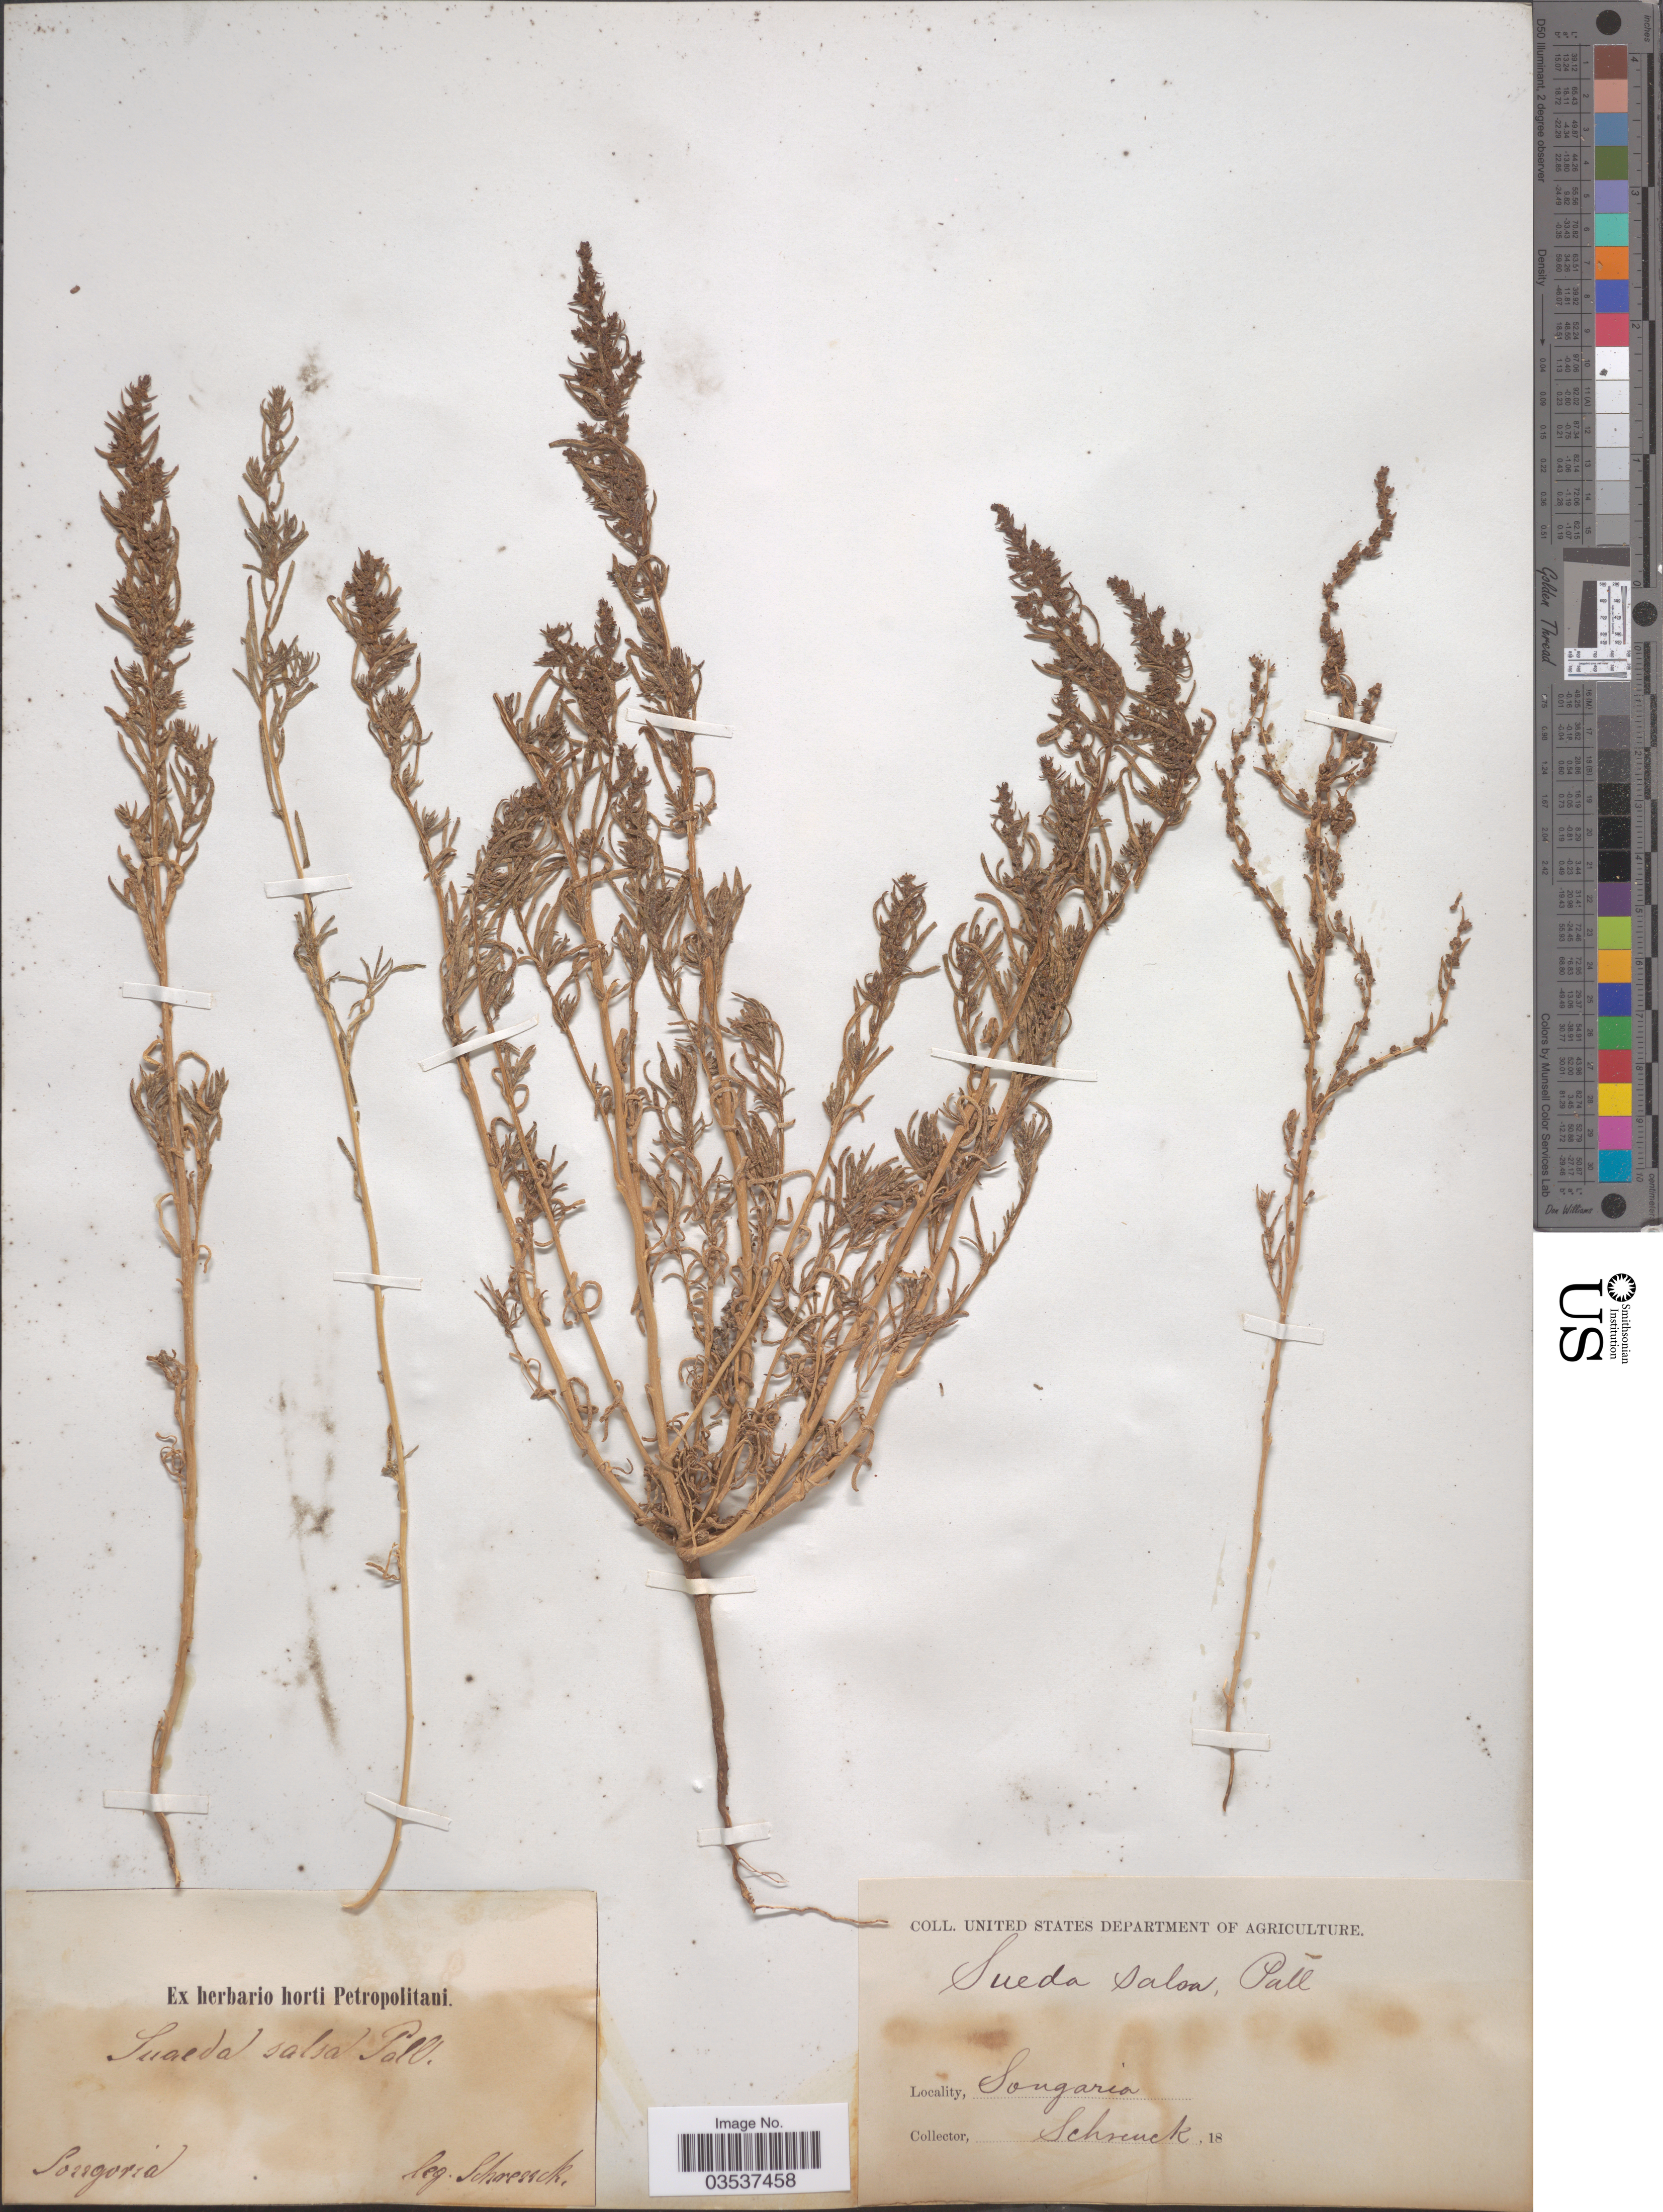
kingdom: Plantae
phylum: Tracheophyta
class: Magnoliopsida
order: Caryophyllales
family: Amaranthaceae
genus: Suaeda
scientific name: Suaeda salsa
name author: (L.) Pall.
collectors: -- Schrenck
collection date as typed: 18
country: Kazakhstan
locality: Songaria.